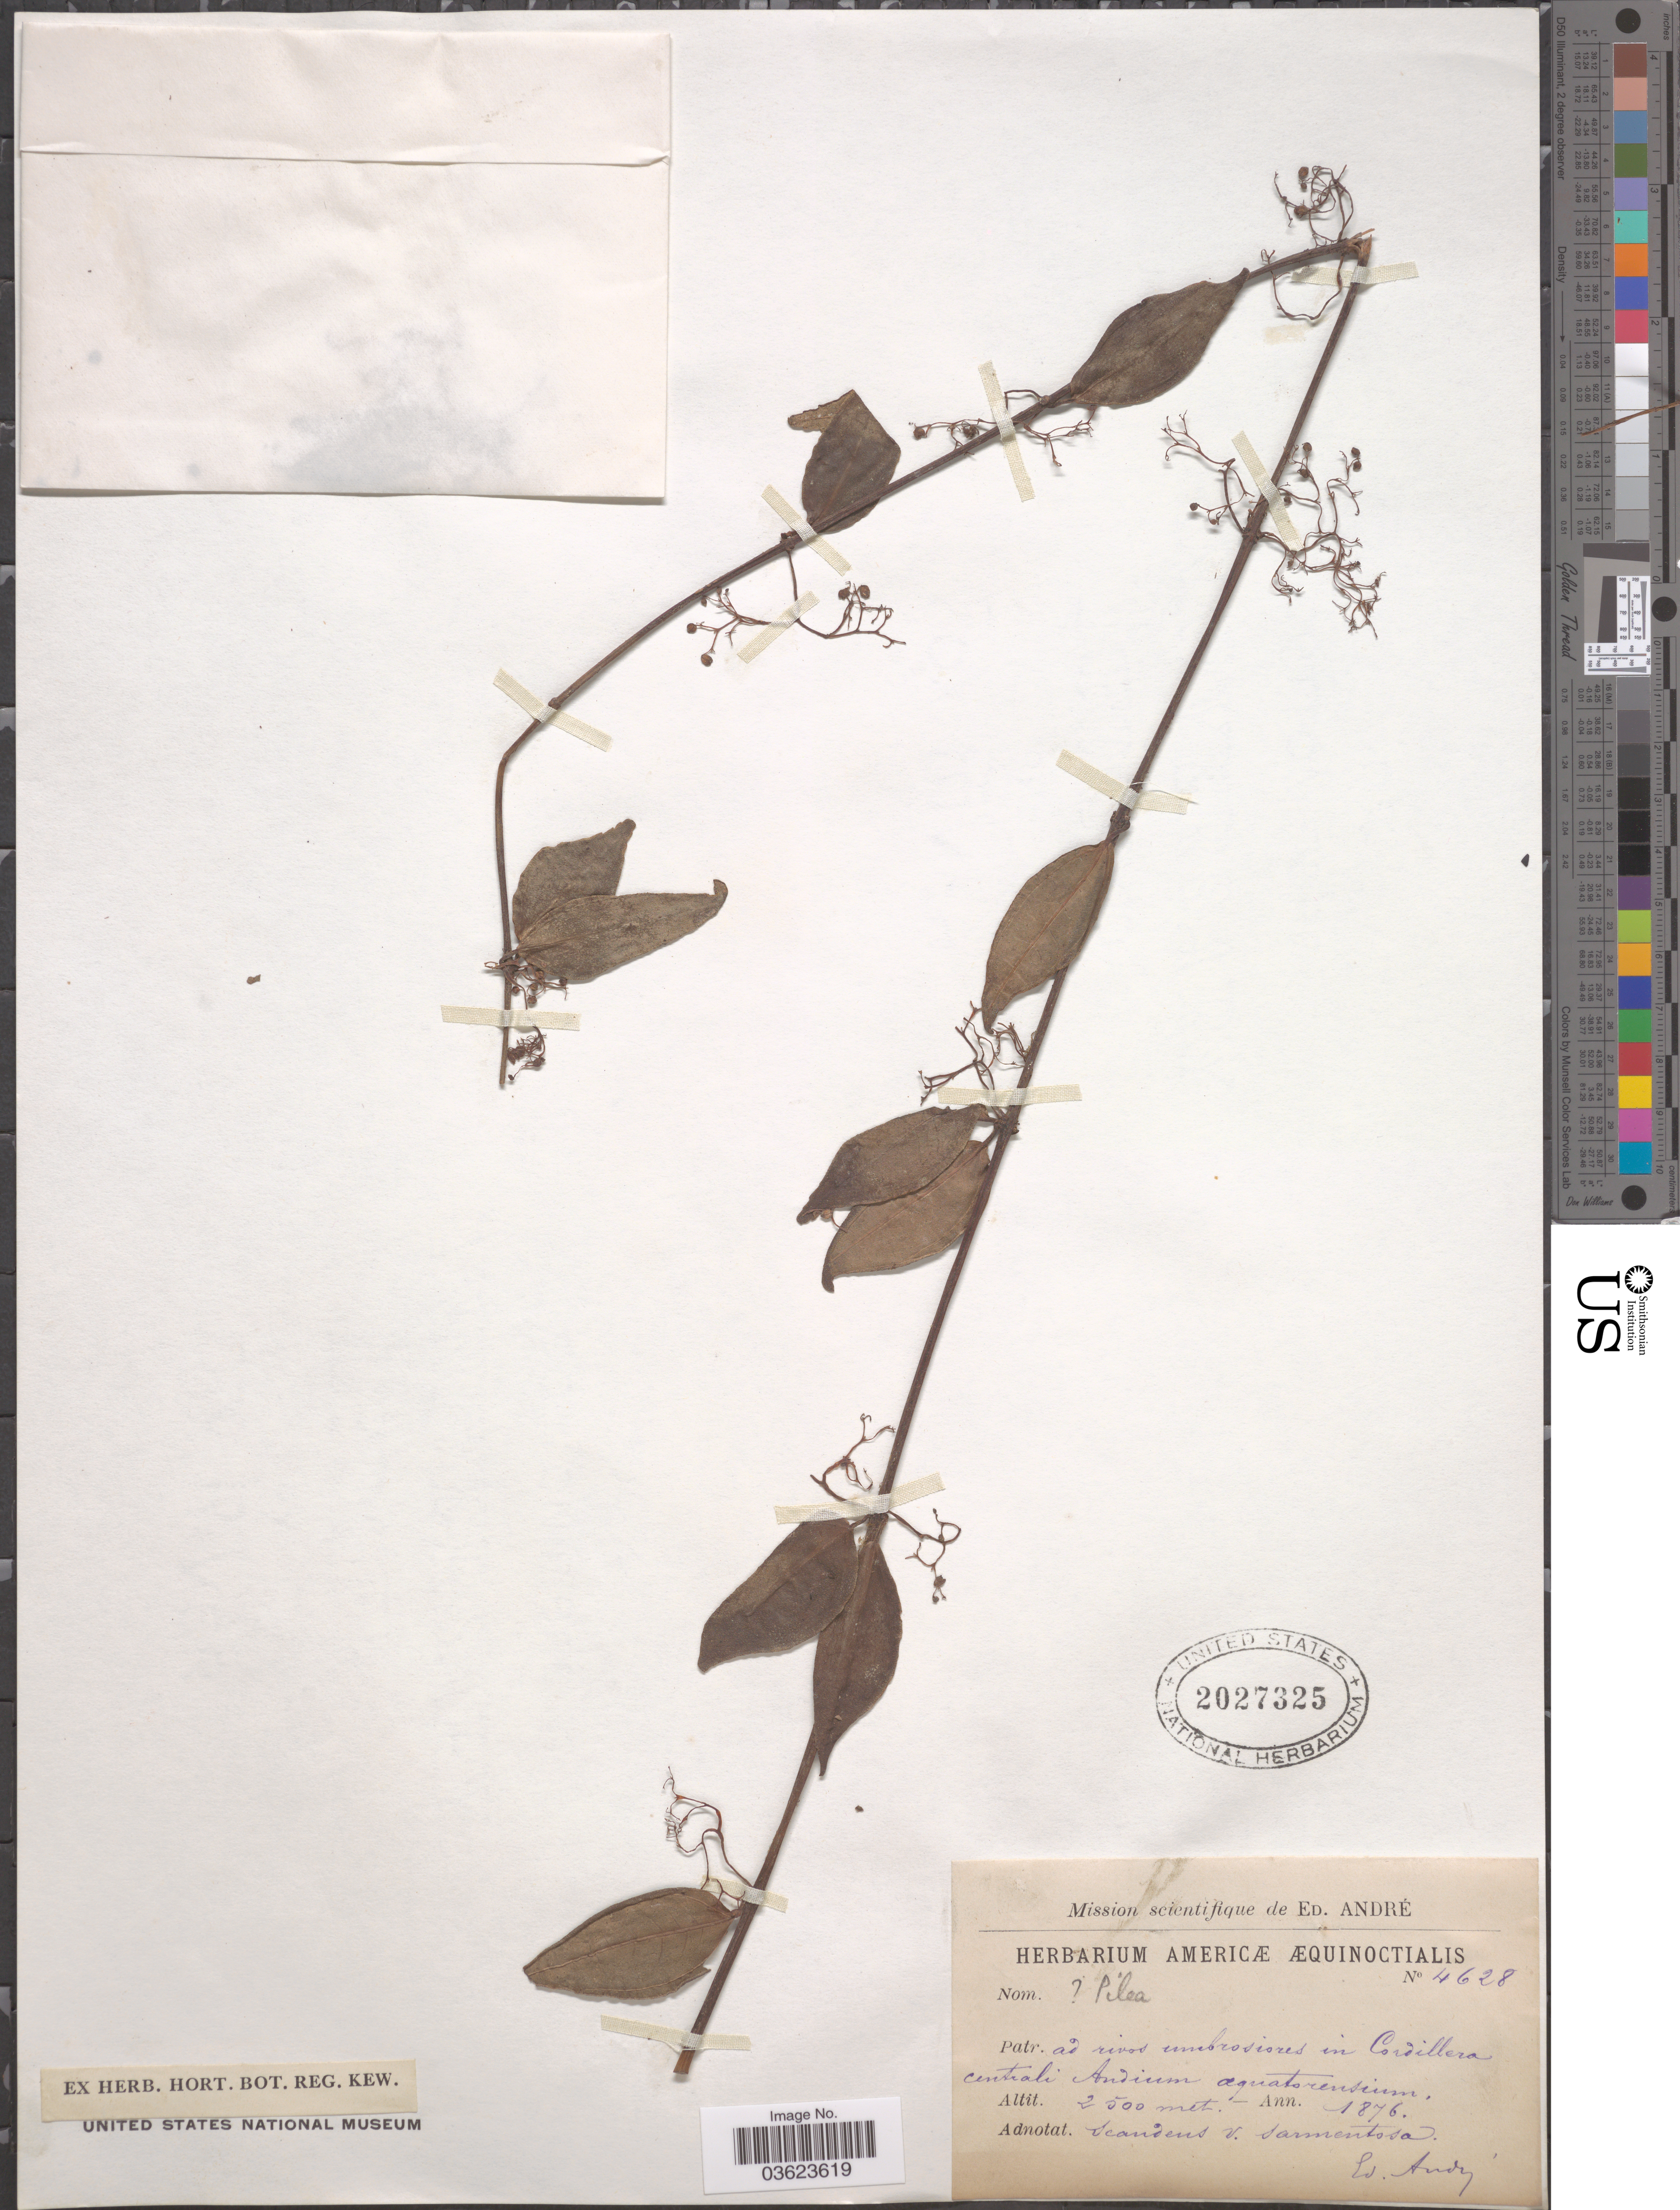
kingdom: Plantae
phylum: Tracheophyta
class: Magnoliopsida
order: Rosales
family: Urticaceae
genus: Pilea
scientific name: Pilea sp.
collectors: É. F. André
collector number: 4628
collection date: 1876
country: Ecuador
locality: Patr. [unsure placement] ad rivos umbrosiores in Cordillera centrali Andium æquatorensium.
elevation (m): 2500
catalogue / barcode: US 2027325